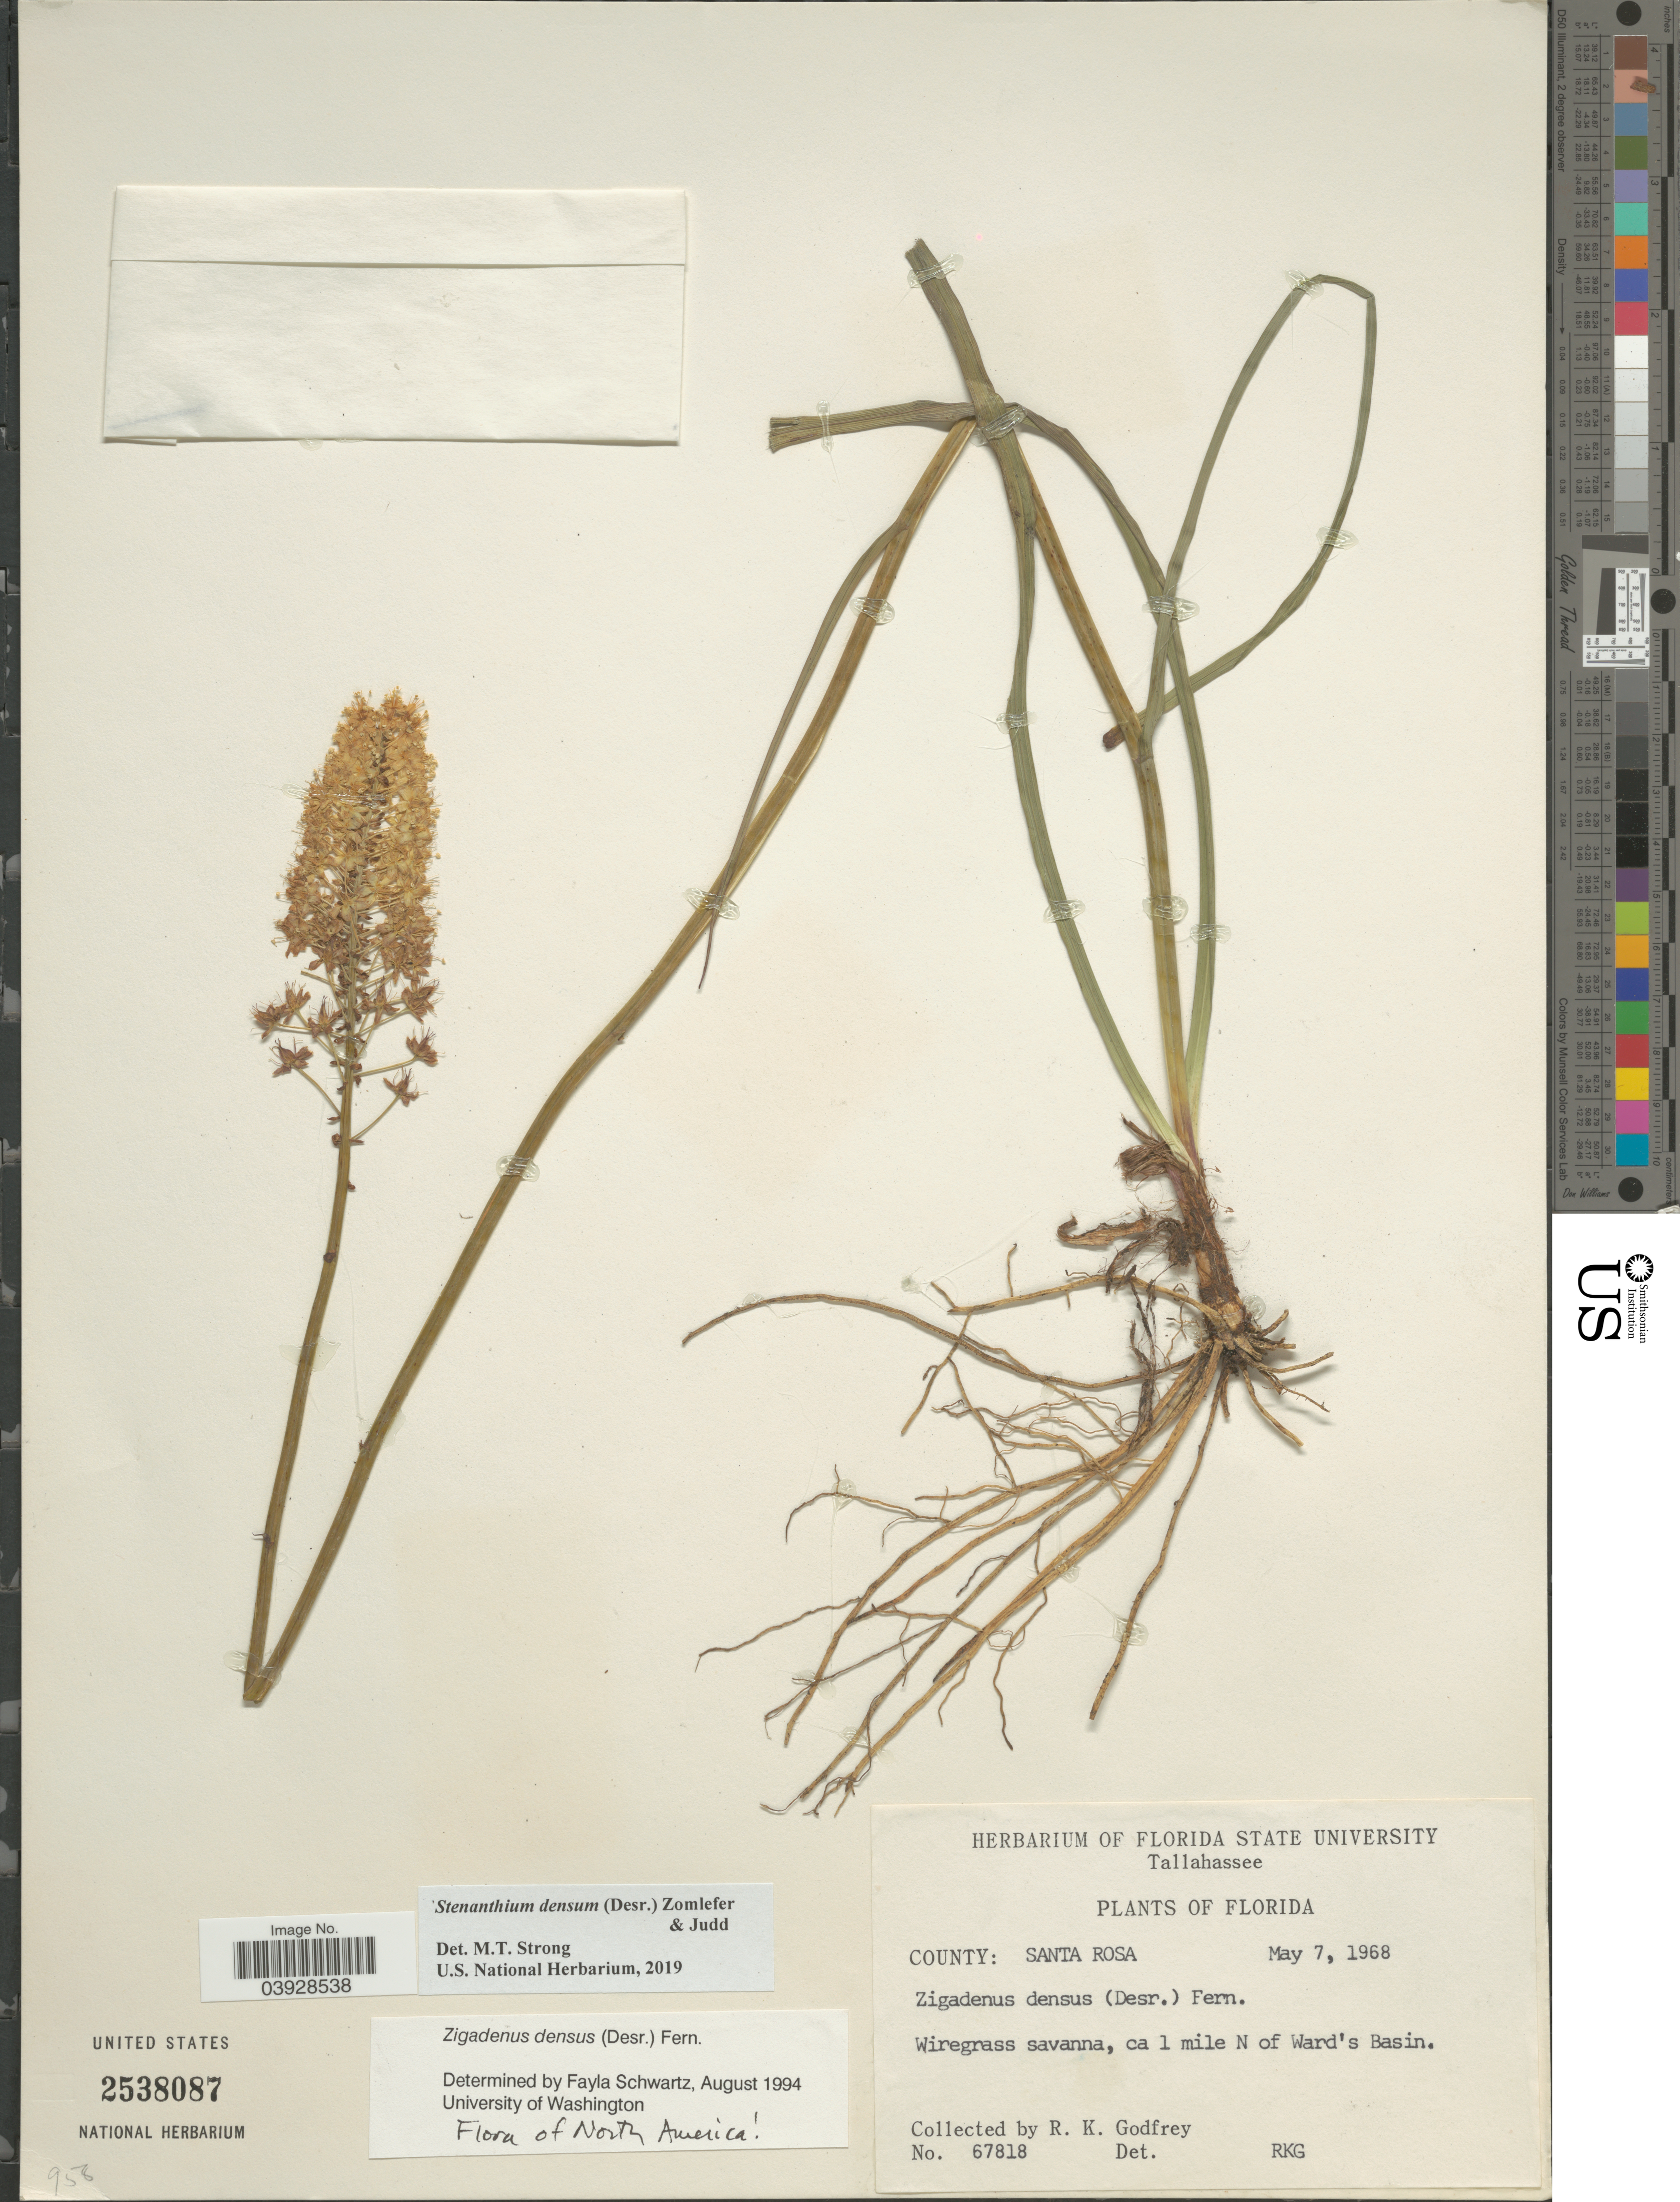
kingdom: Plantae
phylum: Tracheophyta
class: Liliopsida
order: Liliales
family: Melanthiaceae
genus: Stenanthium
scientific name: Stenanthium densum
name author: (Desr.) Zomlefer & Judd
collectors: R. K. Godfrey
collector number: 67818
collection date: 1968-05-07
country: United States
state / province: Florida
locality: County: Santa Rosa. Wiregrass savanna, ca 1 mile N of Ward's Basin.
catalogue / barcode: US 2538087